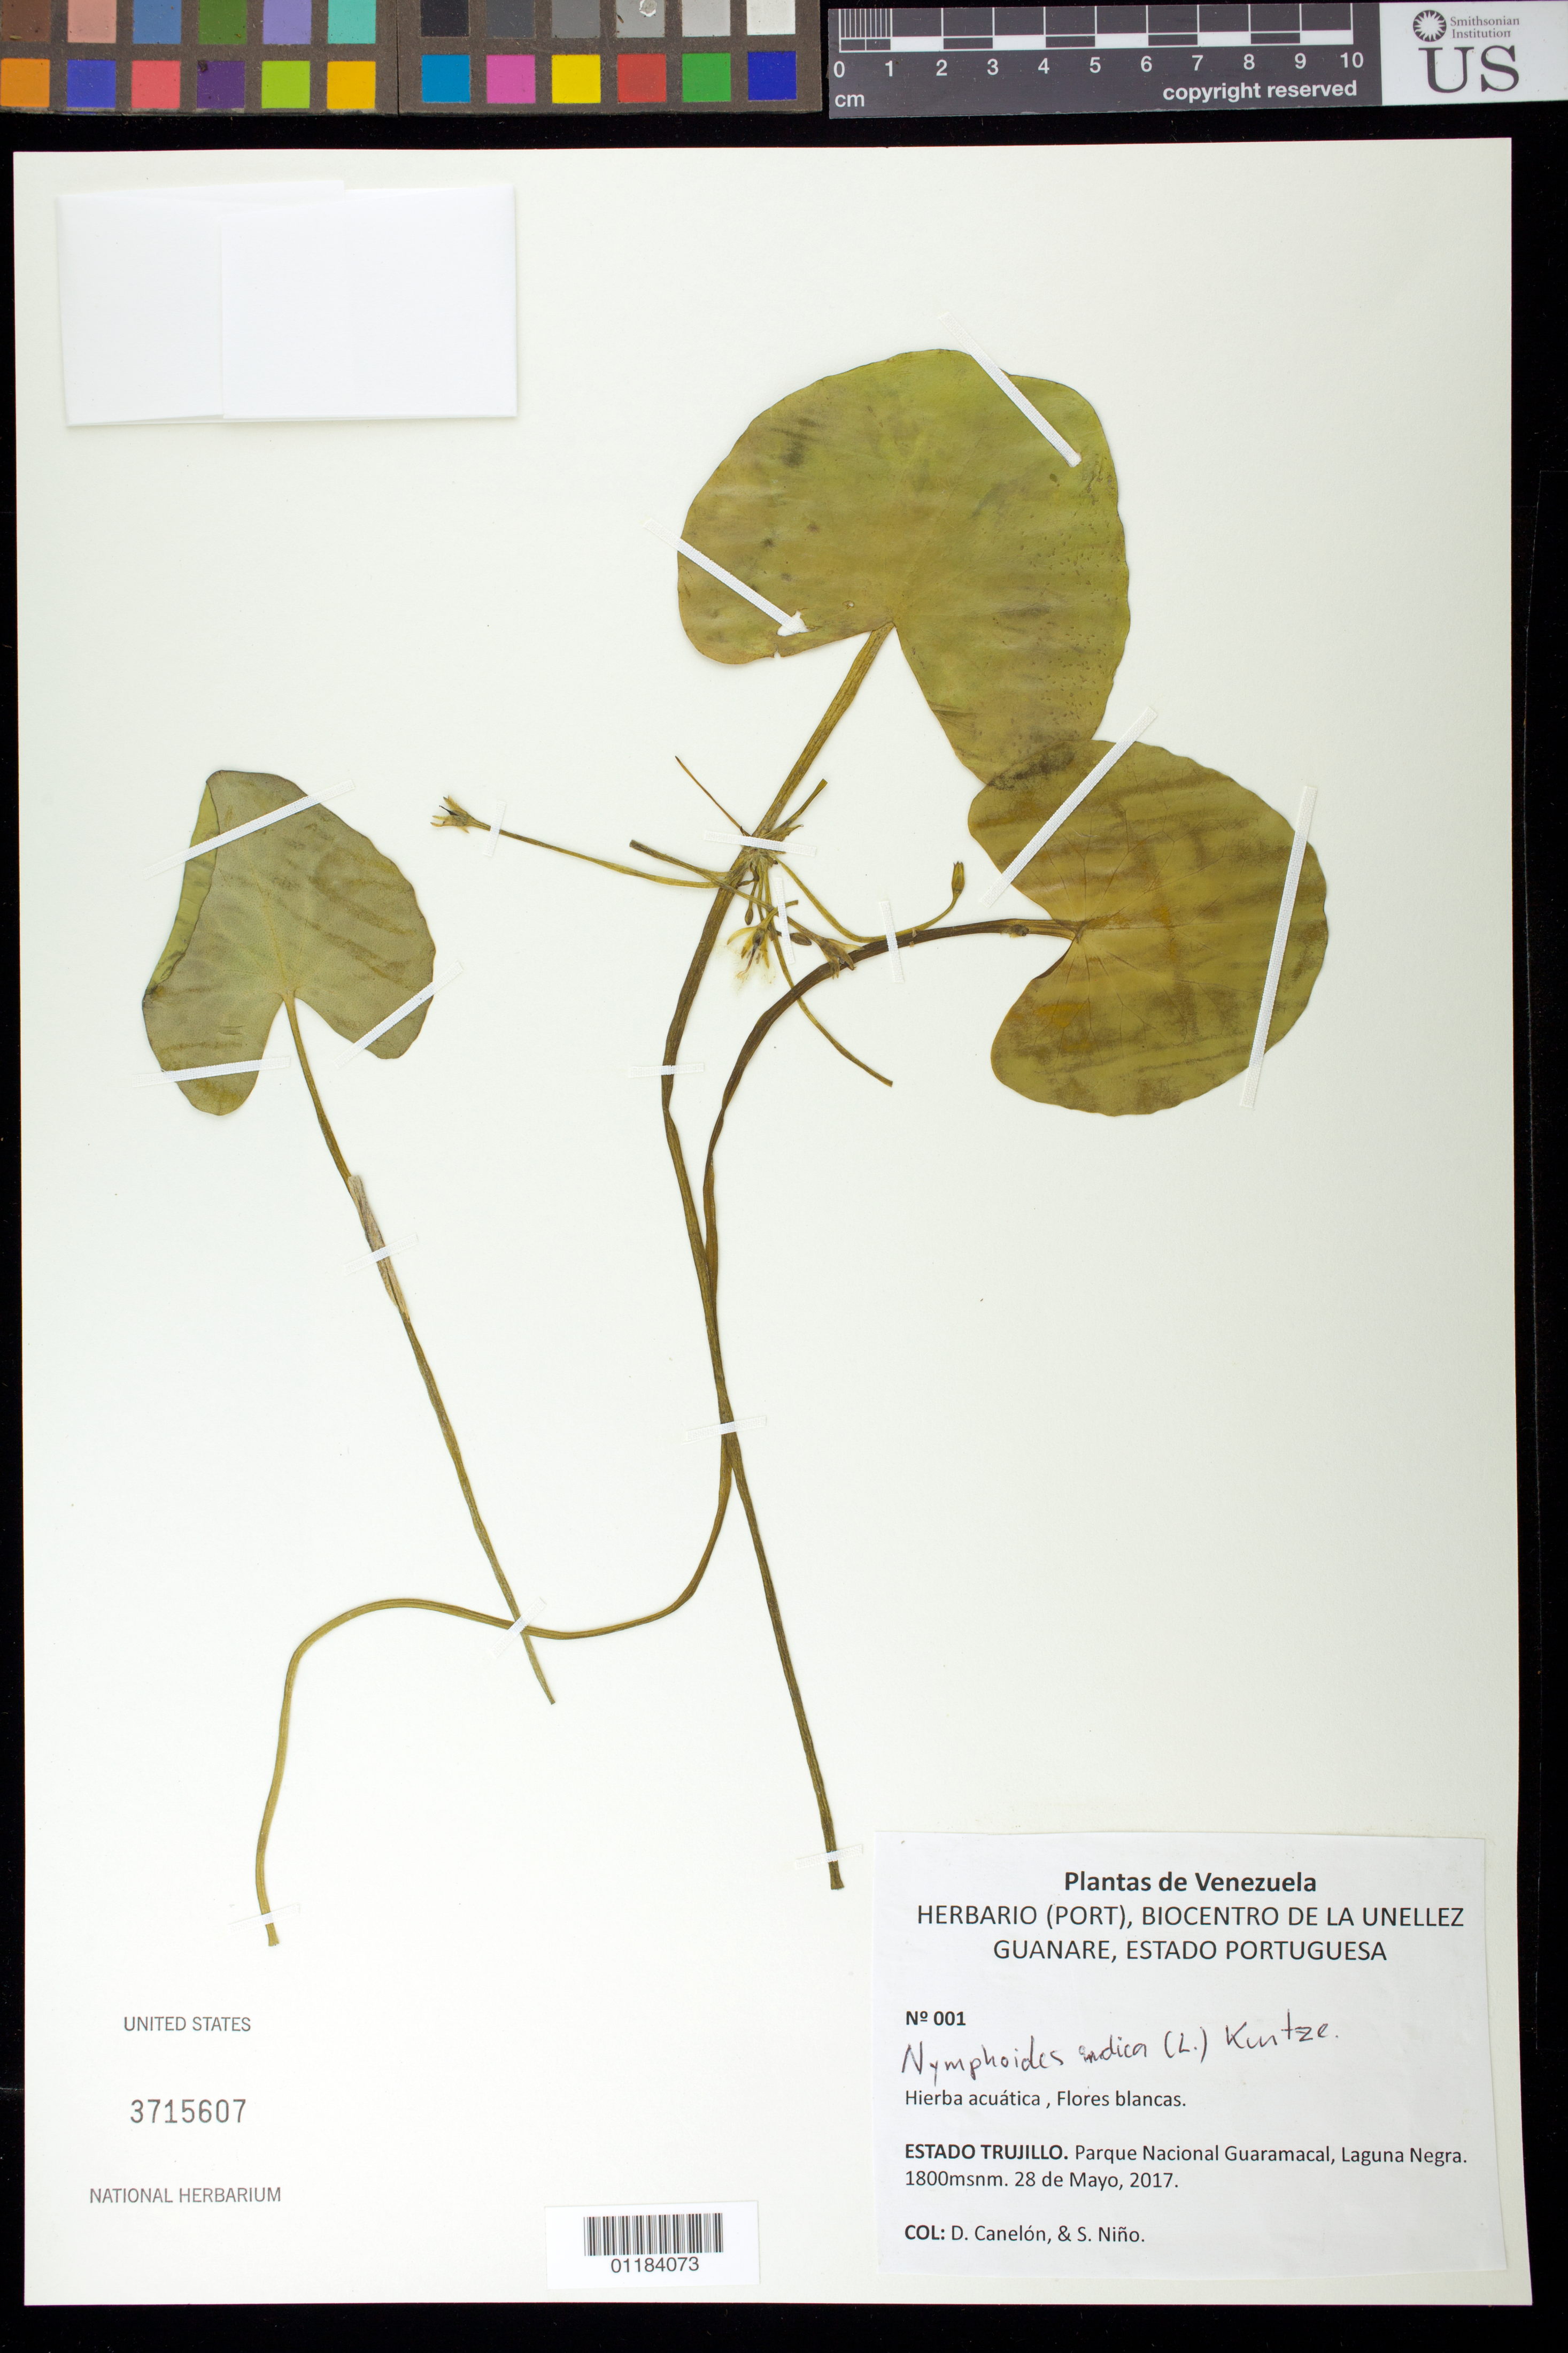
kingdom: Plantae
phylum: Tracheophyta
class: Magnoliopsida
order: Asterales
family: Menyanthaceae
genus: Nymphoides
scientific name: Nymphoides indica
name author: (L.) Kuntze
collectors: D. Canelón & S. M. Niño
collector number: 1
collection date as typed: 28 de Mayo, 2017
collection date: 2017-05-28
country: Venezuela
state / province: Trujillo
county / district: Boconó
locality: Parque Nacional Guaramacal, Laguna Negra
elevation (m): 1800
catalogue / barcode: US 3715607